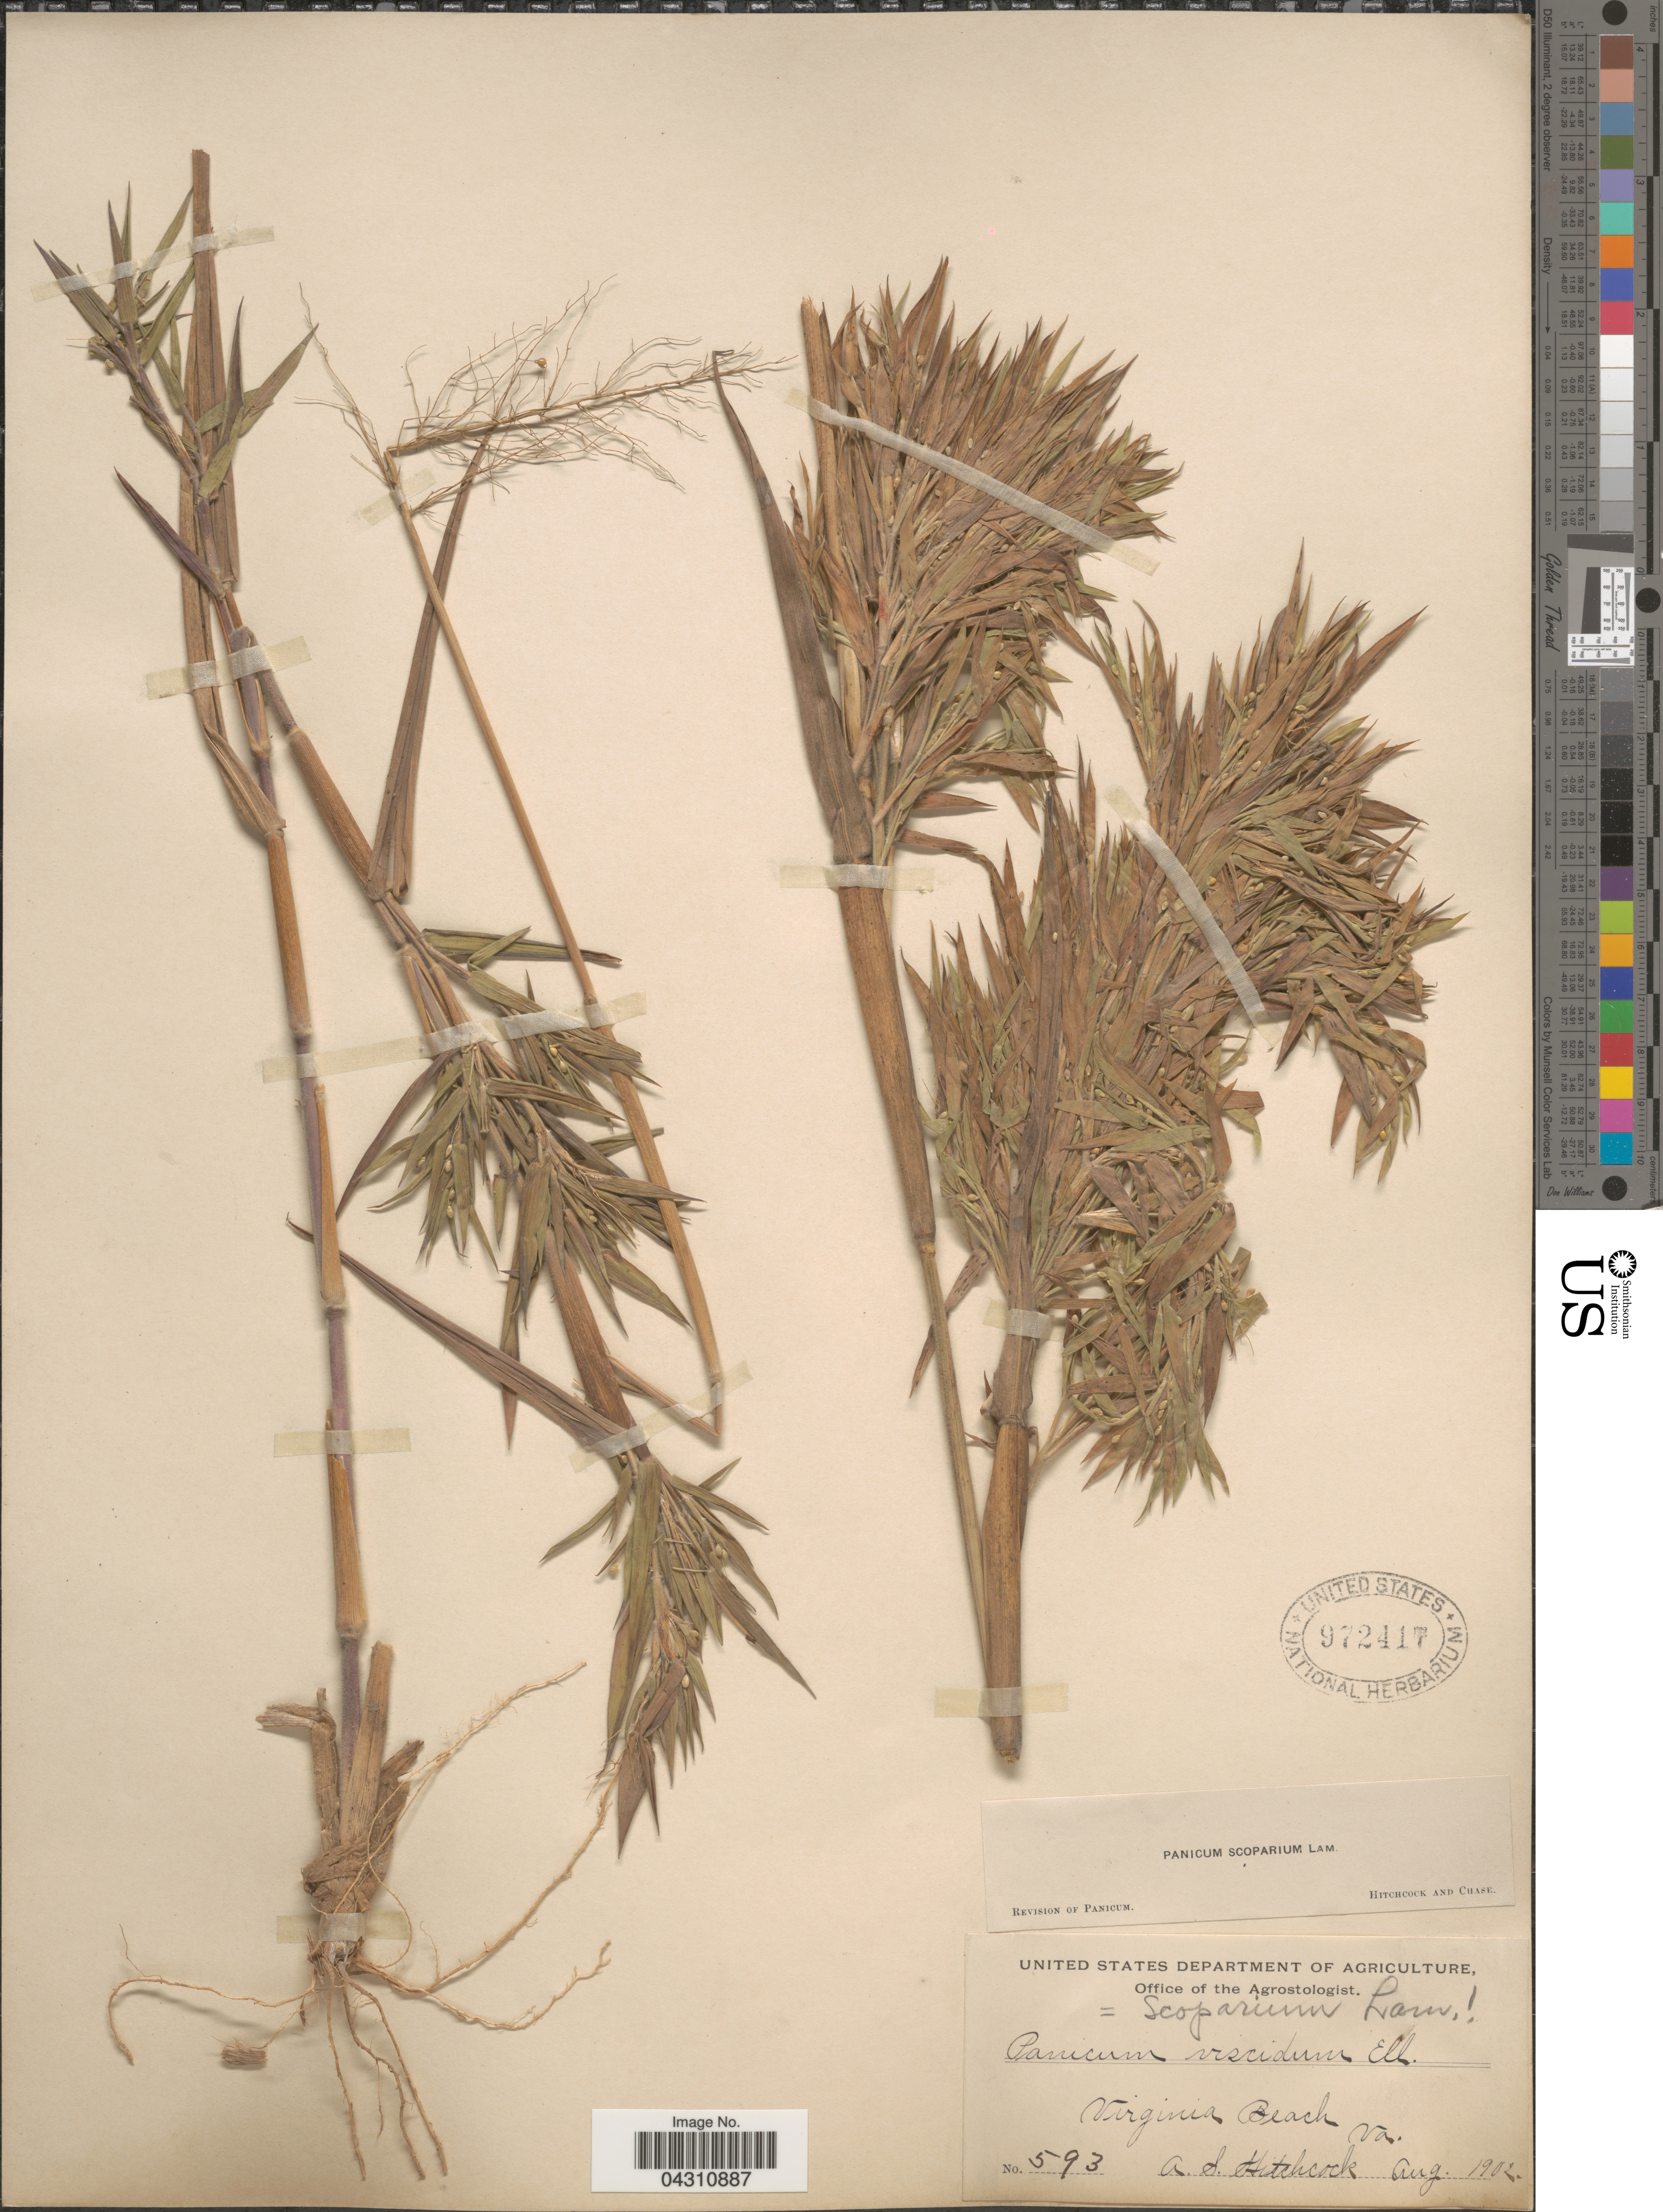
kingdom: Plantae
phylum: Tracheophyta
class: Liliopsida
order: Poales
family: Poaceae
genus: Dichanthelium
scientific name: Dichanthelium scoparium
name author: (Lam.) Gould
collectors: A. S. Hitchcock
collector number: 593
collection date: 1902-08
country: United States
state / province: Virginia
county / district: City of Virginia Beach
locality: Virginia Beach.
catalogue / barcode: US 972417